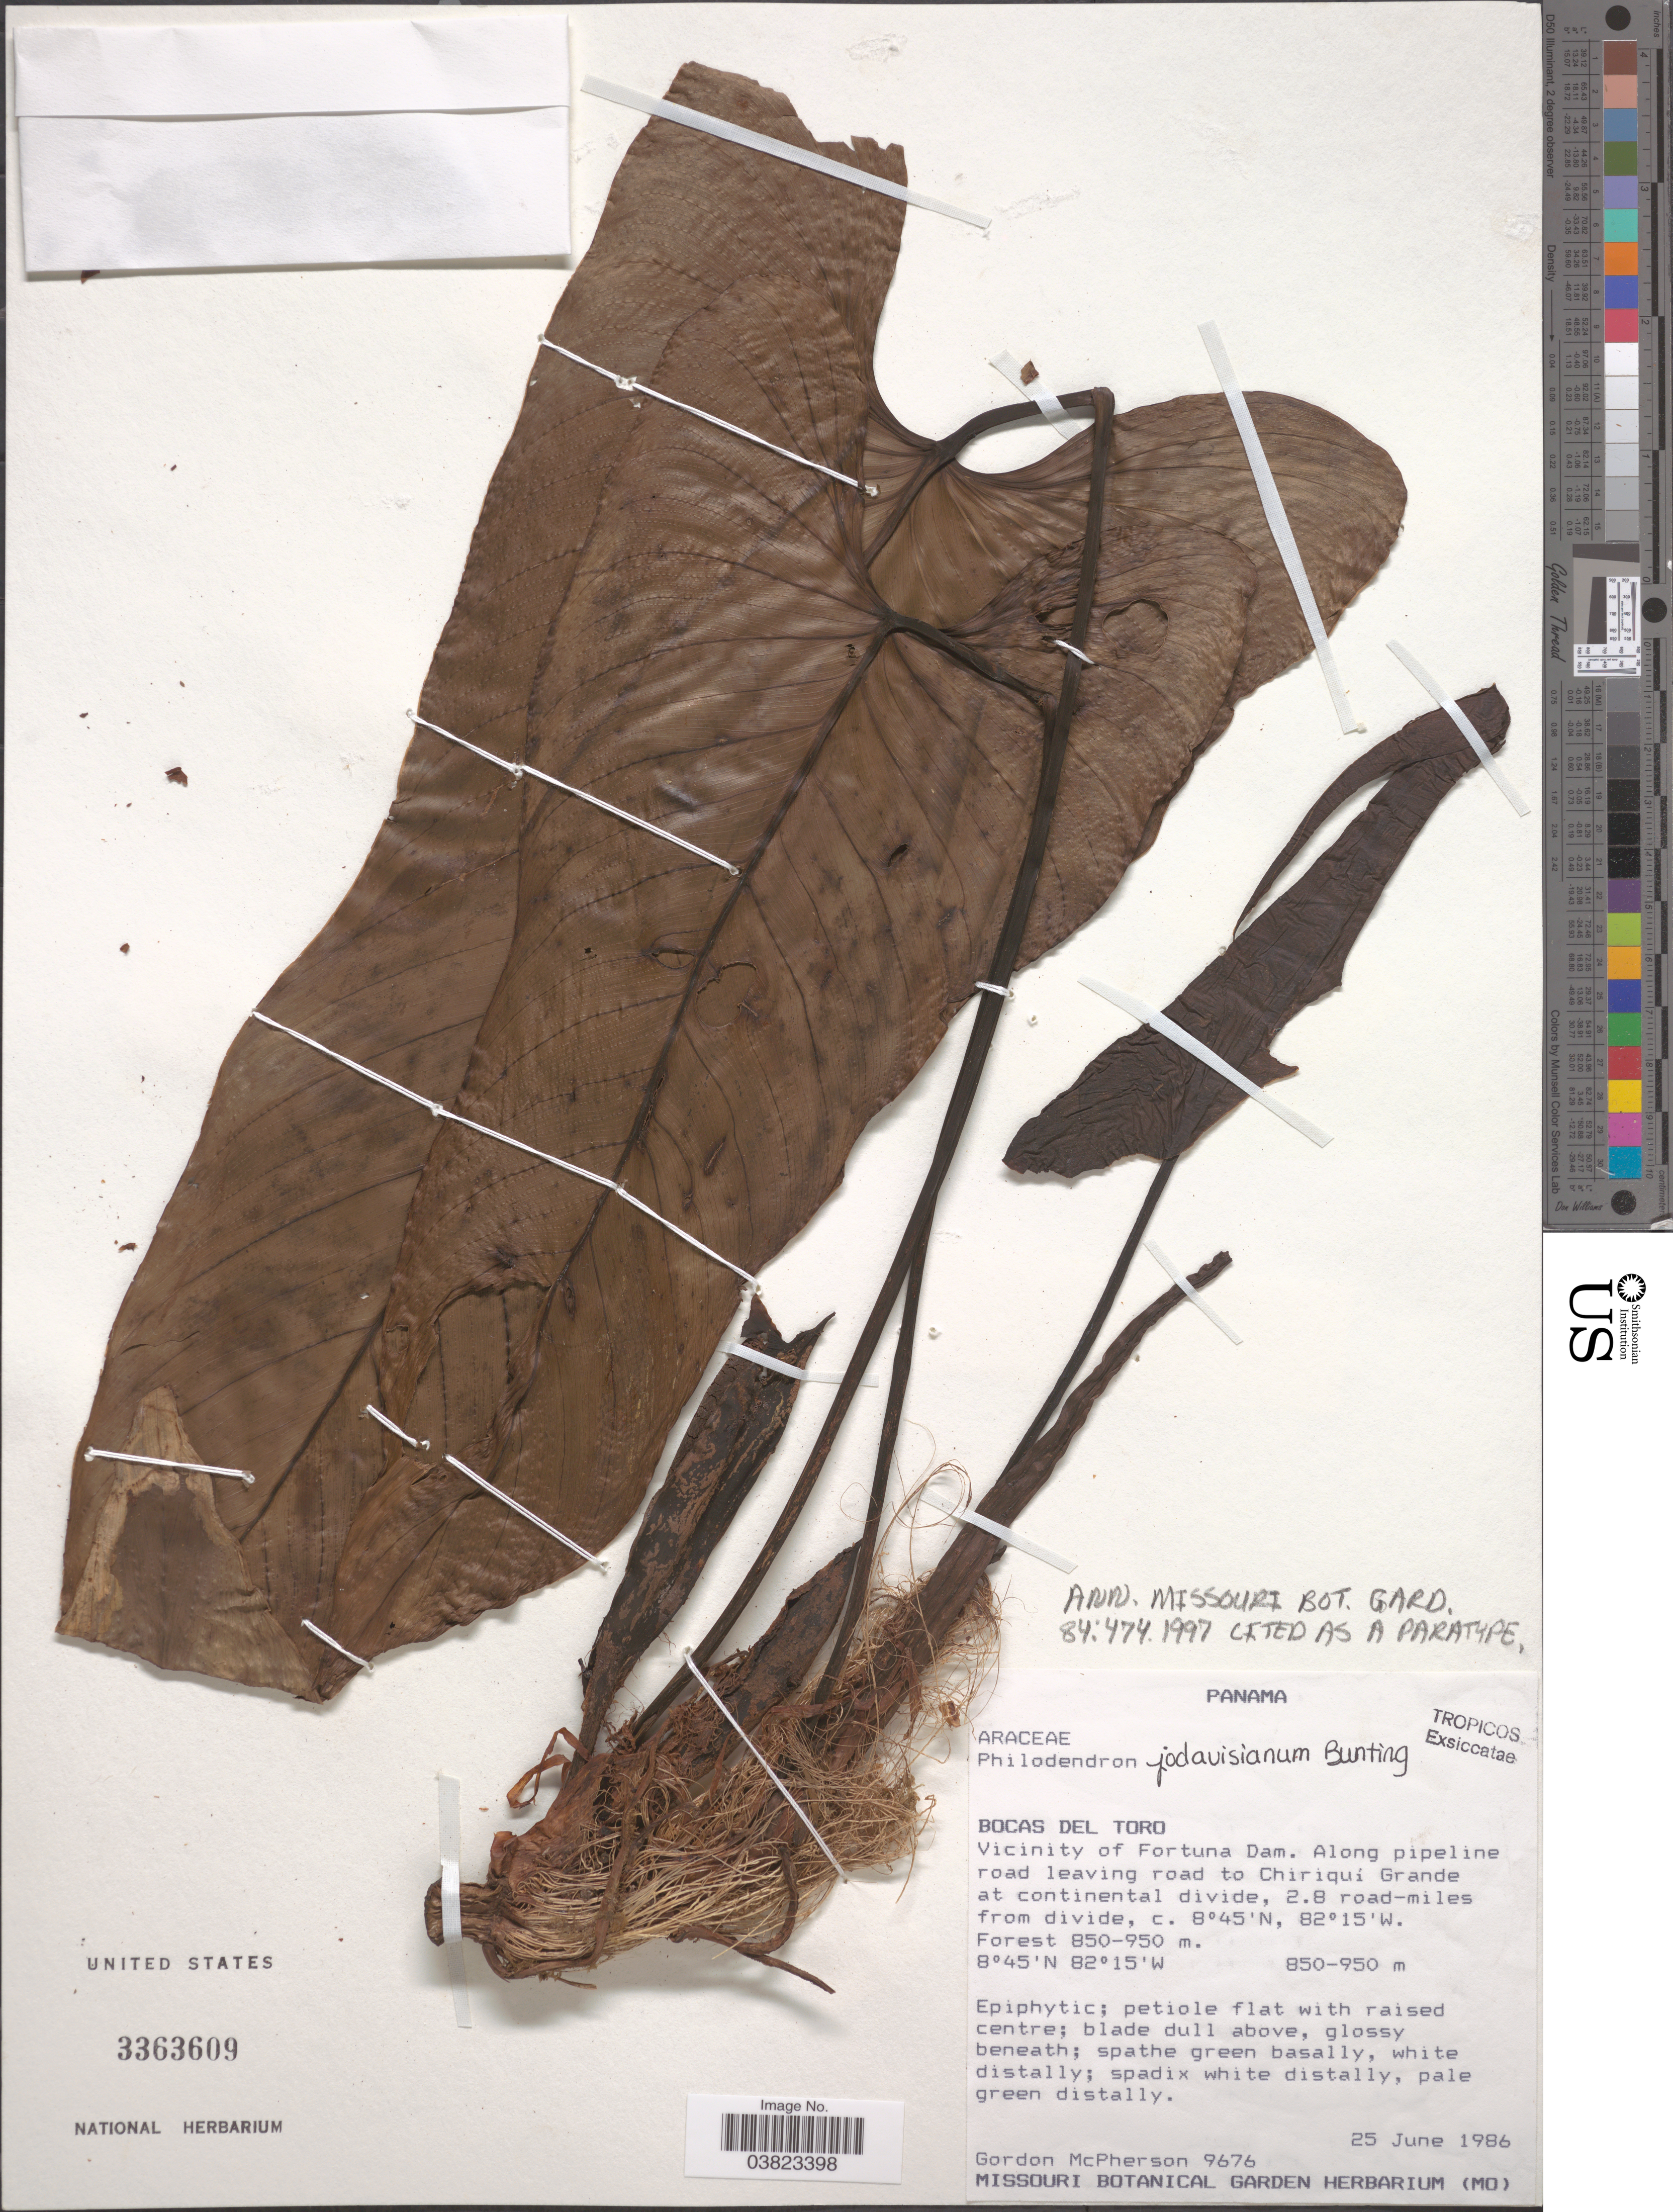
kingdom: Plantae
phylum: Tracheophyta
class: Liliopsida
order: Alismatales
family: Araceae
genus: Philodendron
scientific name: Philodendron jodavisianum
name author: G.S. Bunting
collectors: G. D. McPherson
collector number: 9676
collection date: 1986-06-25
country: Panama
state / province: Bocas del Toro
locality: Vicinity of Fortuna Dam. Along pipeline road leaving road to Chiriquí Grande at continental divide, 2.8 road-miles from divide.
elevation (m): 850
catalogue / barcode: US 3363609